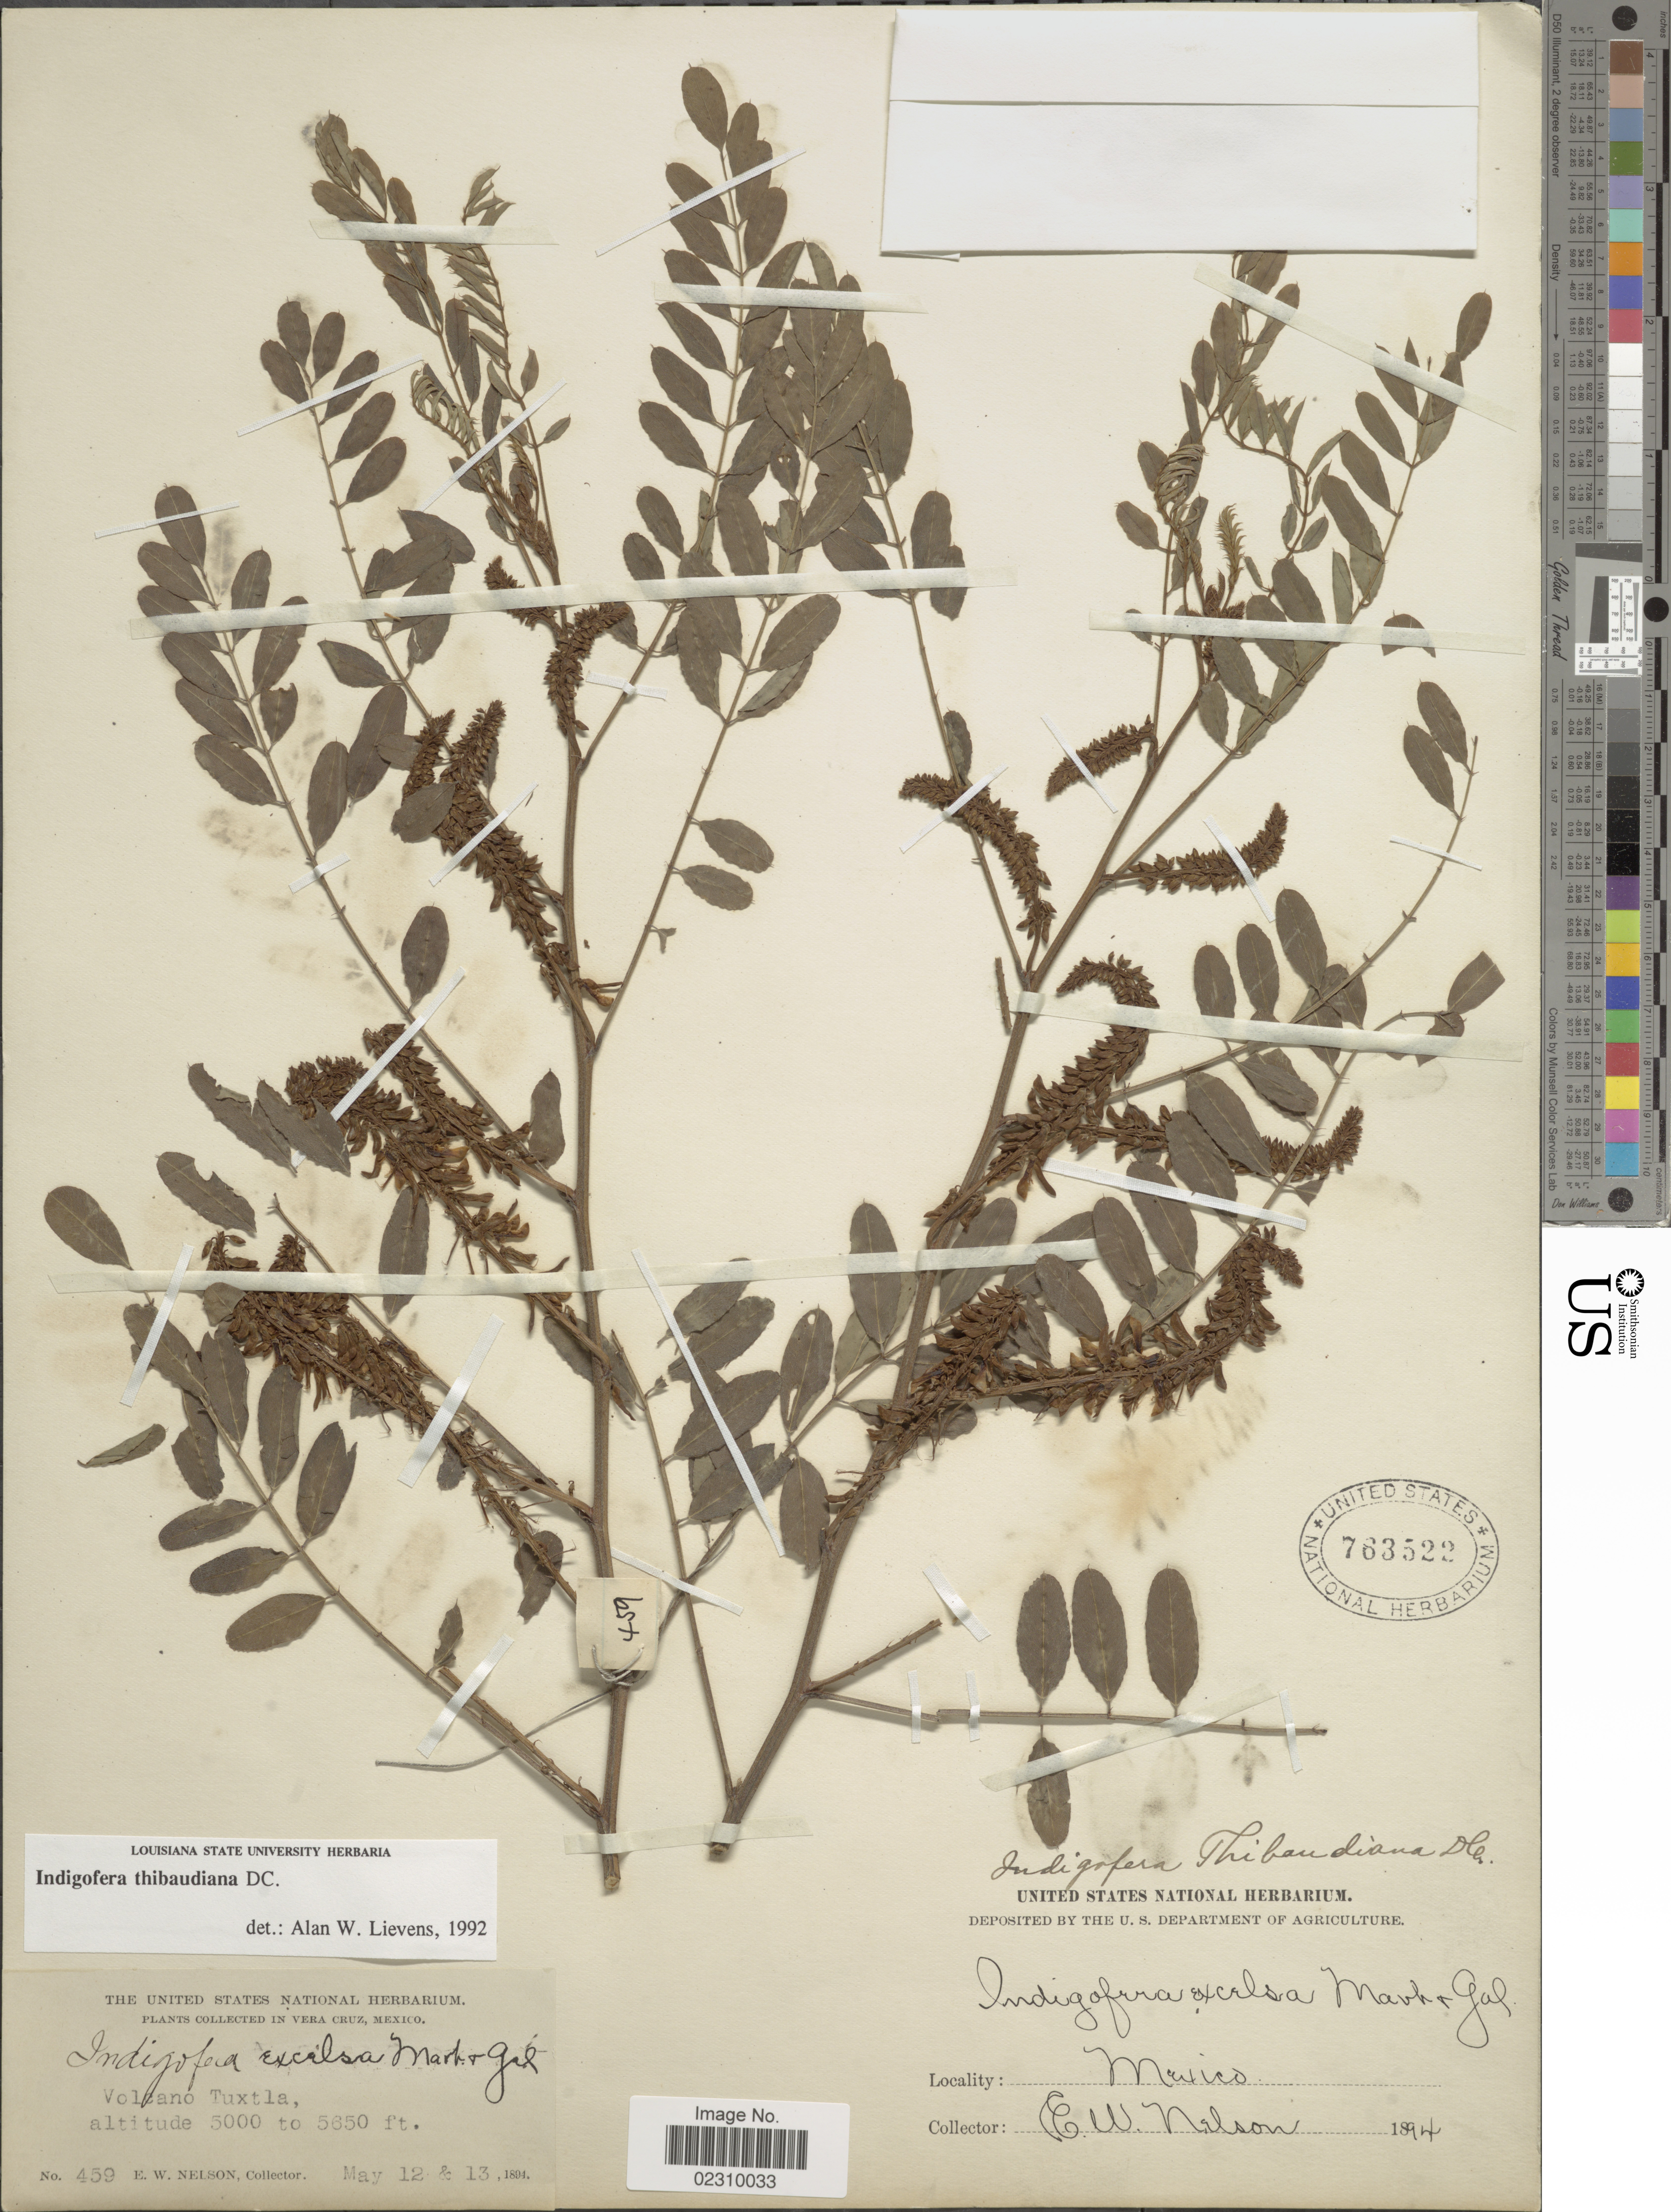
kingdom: Plantae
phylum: Tracheophyta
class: Magnoliopsida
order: Fabales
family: Fabaceae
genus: Indigofera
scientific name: Indigofera thibaudiana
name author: DC.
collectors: E. W. Nelson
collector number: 459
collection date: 1894-05-12/1894-05-13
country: Mexico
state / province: Veracruz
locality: Volcano Tuxtla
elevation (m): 1524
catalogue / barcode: US 763522